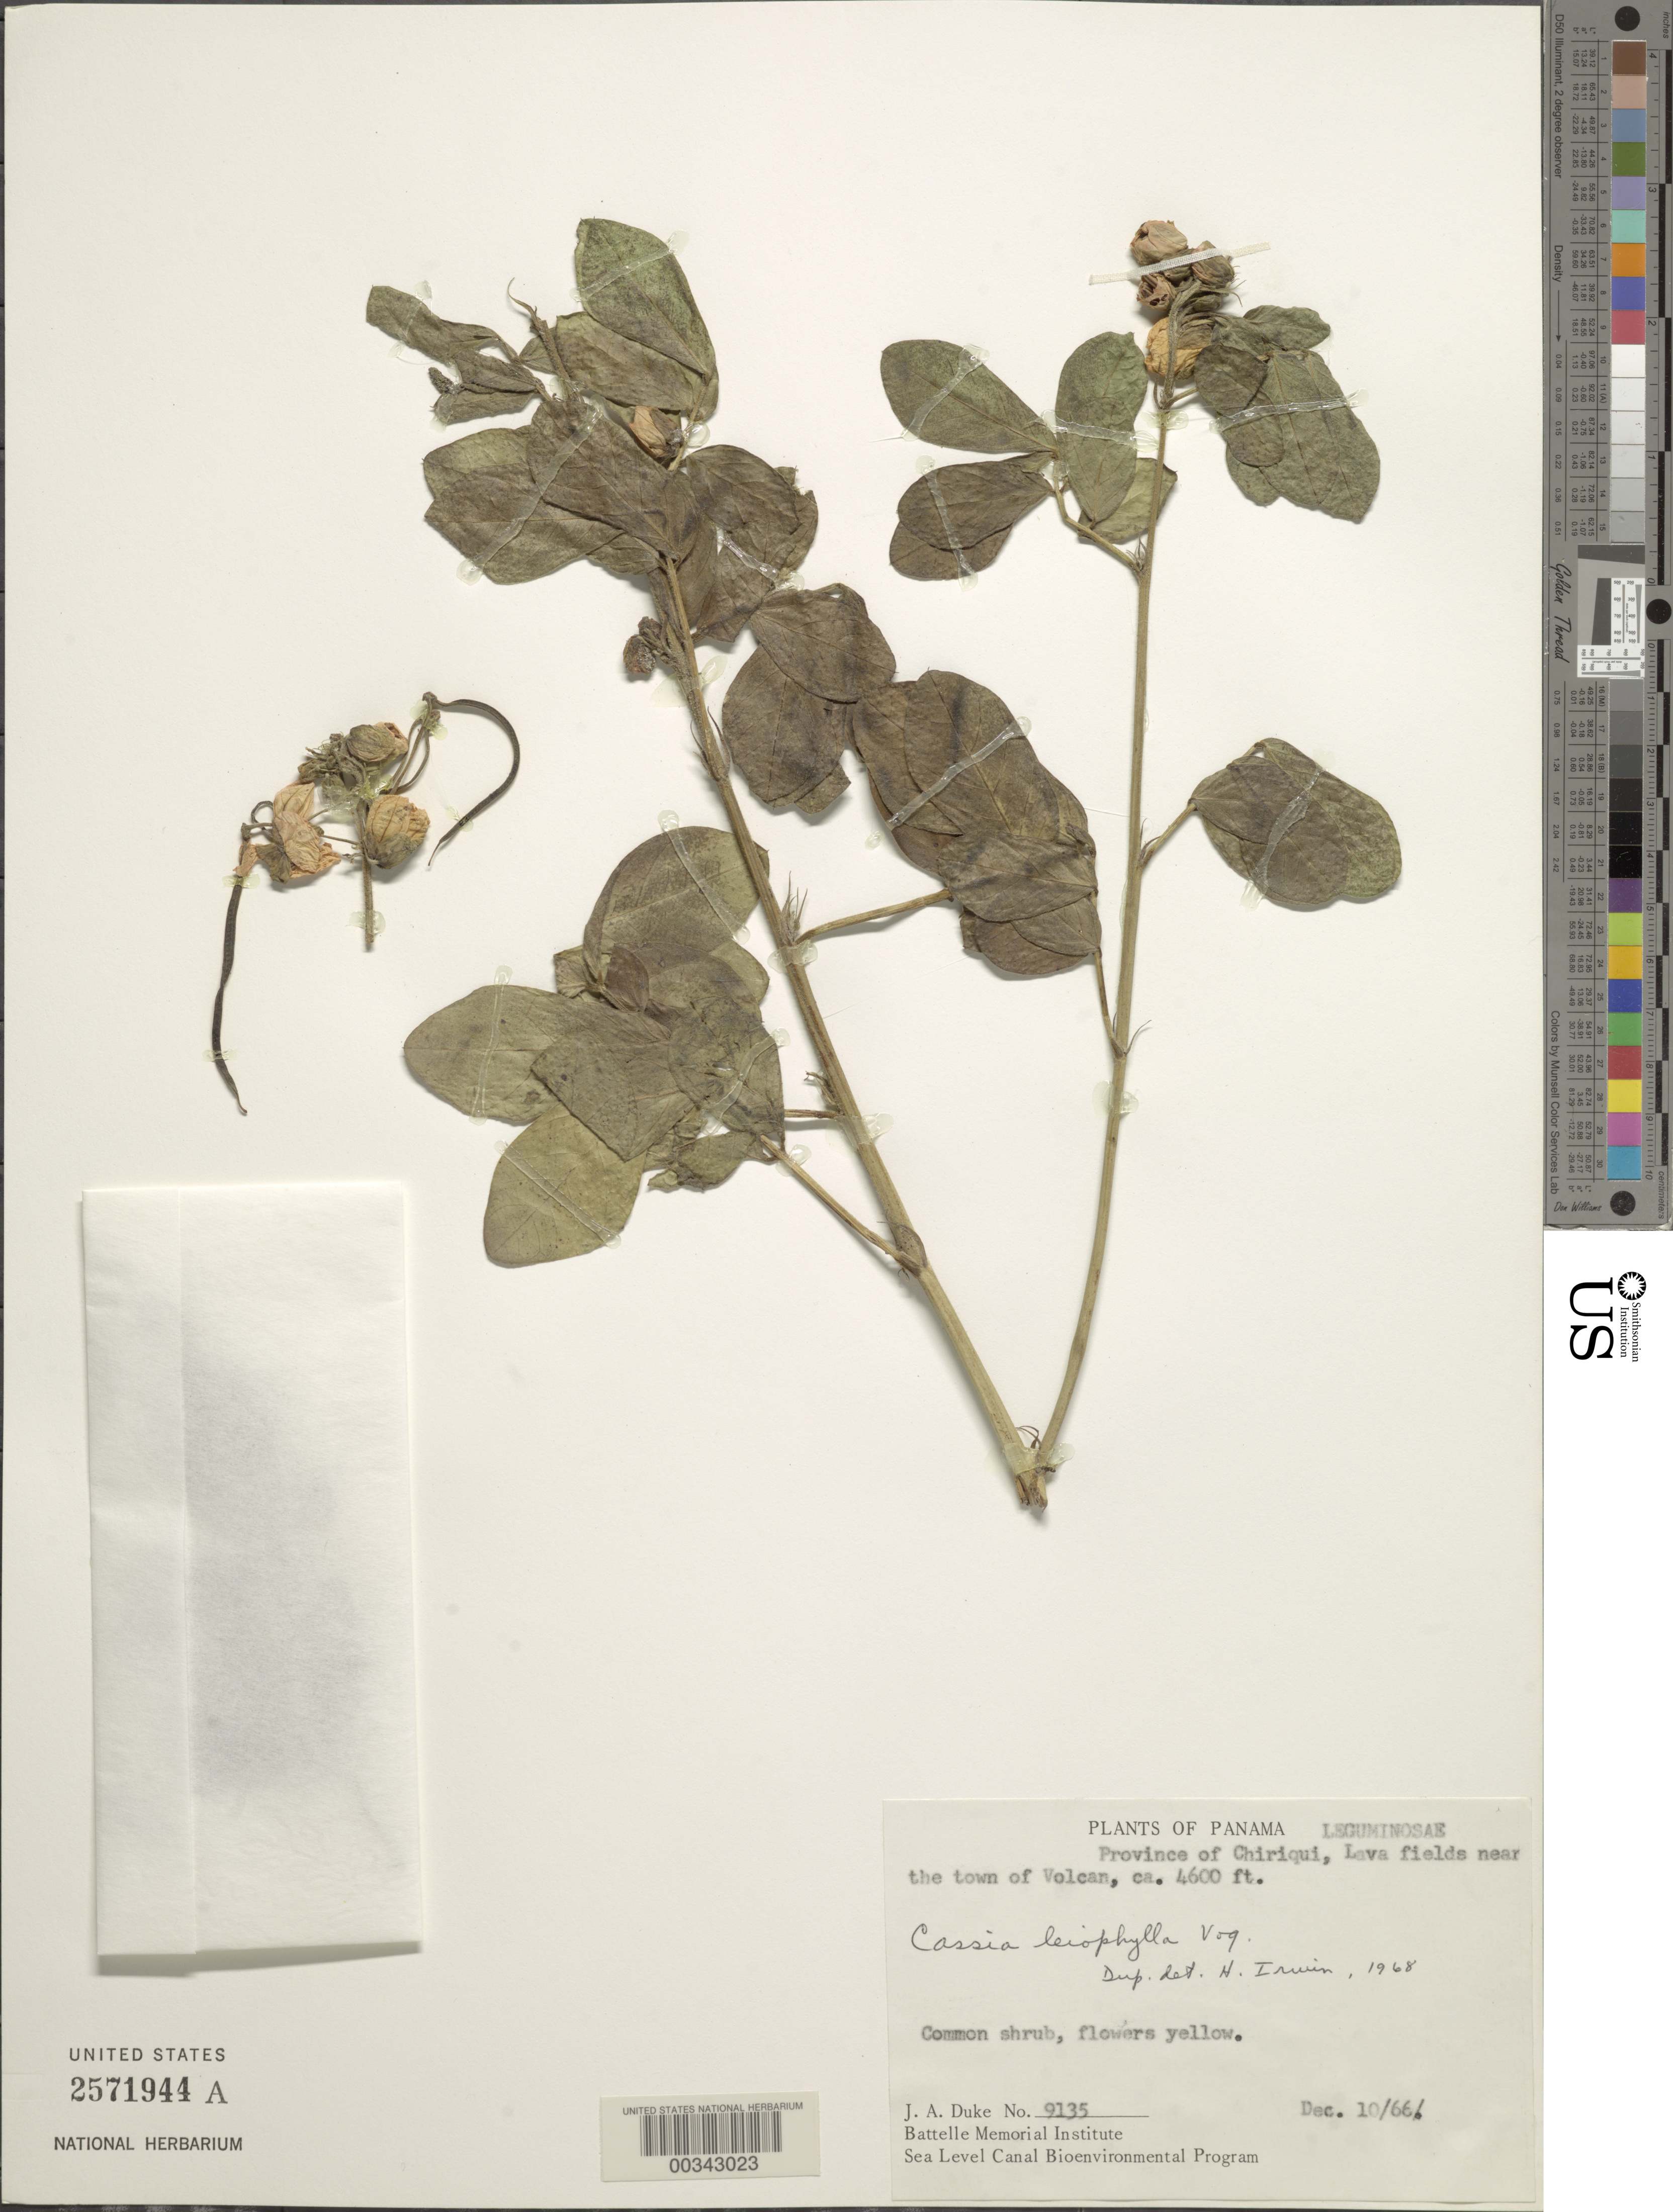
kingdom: Plantae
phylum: Tracheophyta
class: Magnoliopsida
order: Fabales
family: Fabaceae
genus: Senna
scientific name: Senna leiophylla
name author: (Vogel) H.S. Irwin & Barneby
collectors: J. A. Duke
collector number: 9135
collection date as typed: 10 Dec 1966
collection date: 1966-12-10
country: Panama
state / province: Chiriquí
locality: Lava fields near the town of Volcan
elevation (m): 1402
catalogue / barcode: US 2571944A